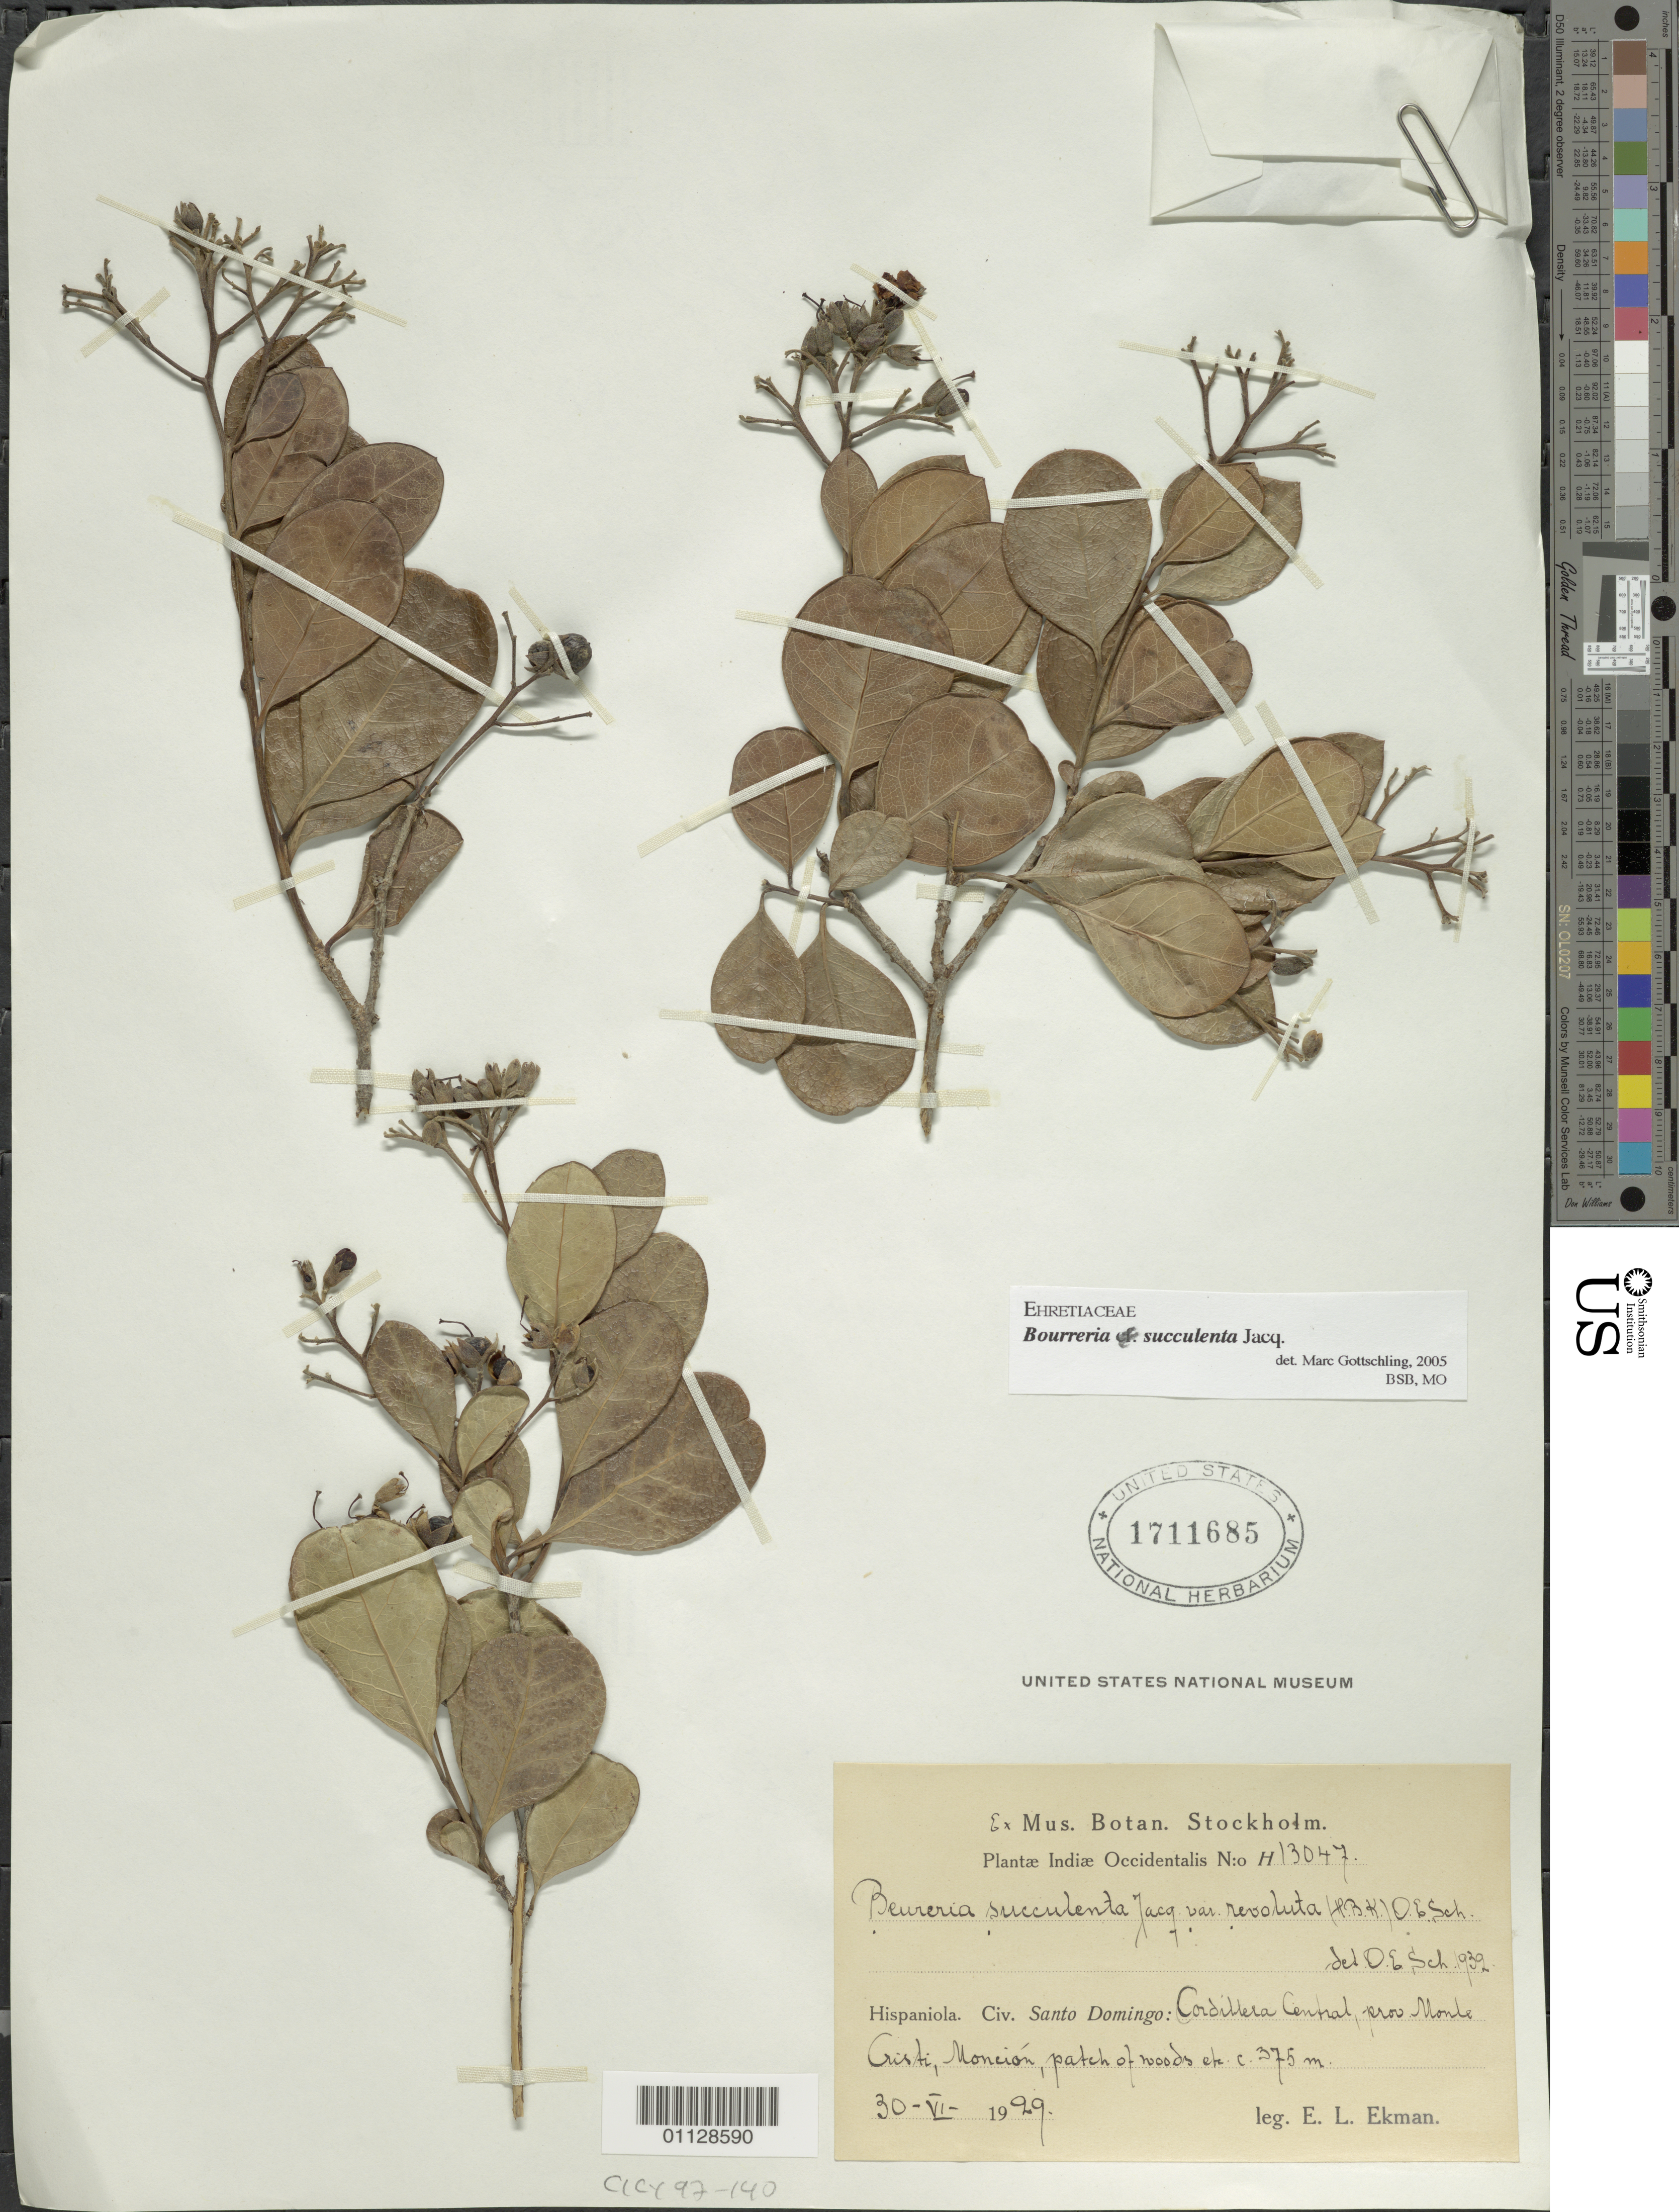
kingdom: Plantae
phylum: Tracheophyta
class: Magnoliopsida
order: Boraginales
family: Ehretiaceae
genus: Bourreria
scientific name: Bourreria succulenta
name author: Jacq.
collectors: E. L. Ekman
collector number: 13047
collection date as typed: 30 Jun 1929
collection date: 1929-06-30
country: Dominican Republic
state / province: Monte Cristi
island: Hispaniola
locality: Cordillera Central, Monción, patch of woods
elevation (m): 375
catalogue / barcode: US 1711685